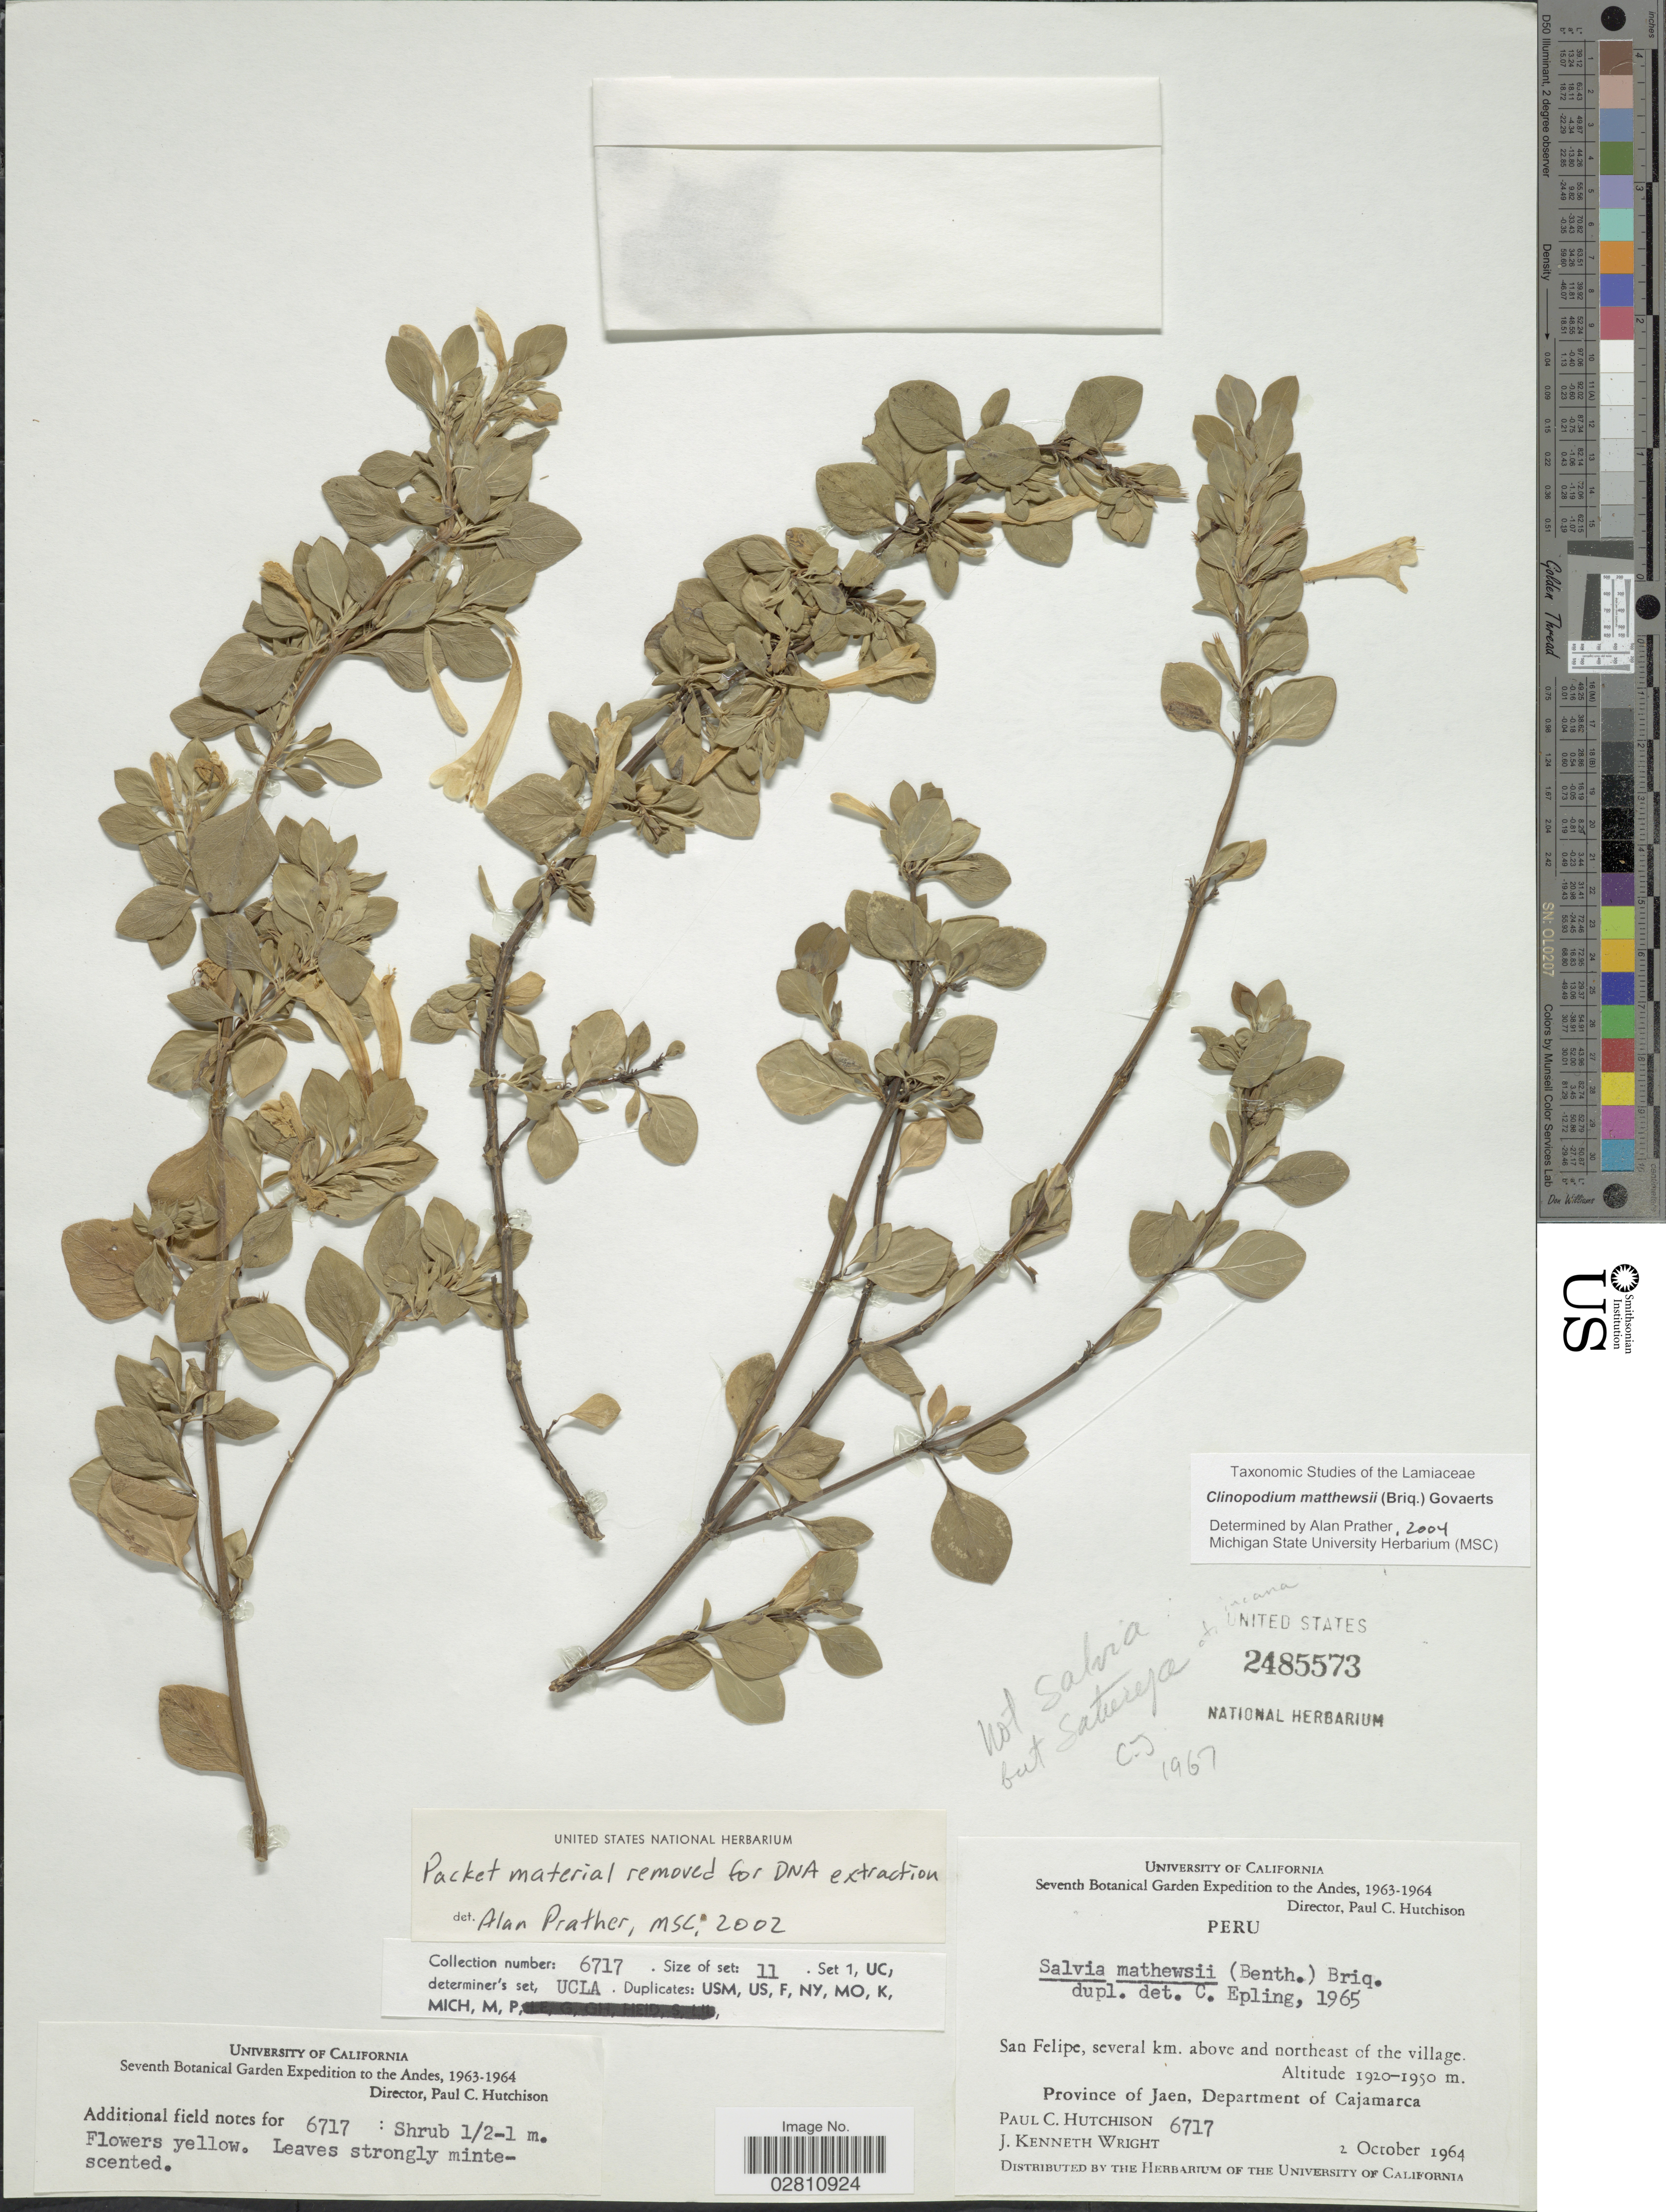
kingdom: Plantae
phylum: Tracheophyta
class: Magnoliopsida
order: Lamiales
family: Lamiaceae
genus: Clinopodium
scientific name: Clinopodium matthewsii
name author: (Briq.) Govaerts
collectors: P. C. Hutchison & J. K. Wright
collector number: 6717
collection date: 1964-10-02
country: Peru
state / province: Cajamarca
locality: The Andes, San Felipe, several km. above and northeast of the village, Province of Jaen, Department of Cajamarca.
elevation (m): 1920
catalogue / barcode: US 2485573